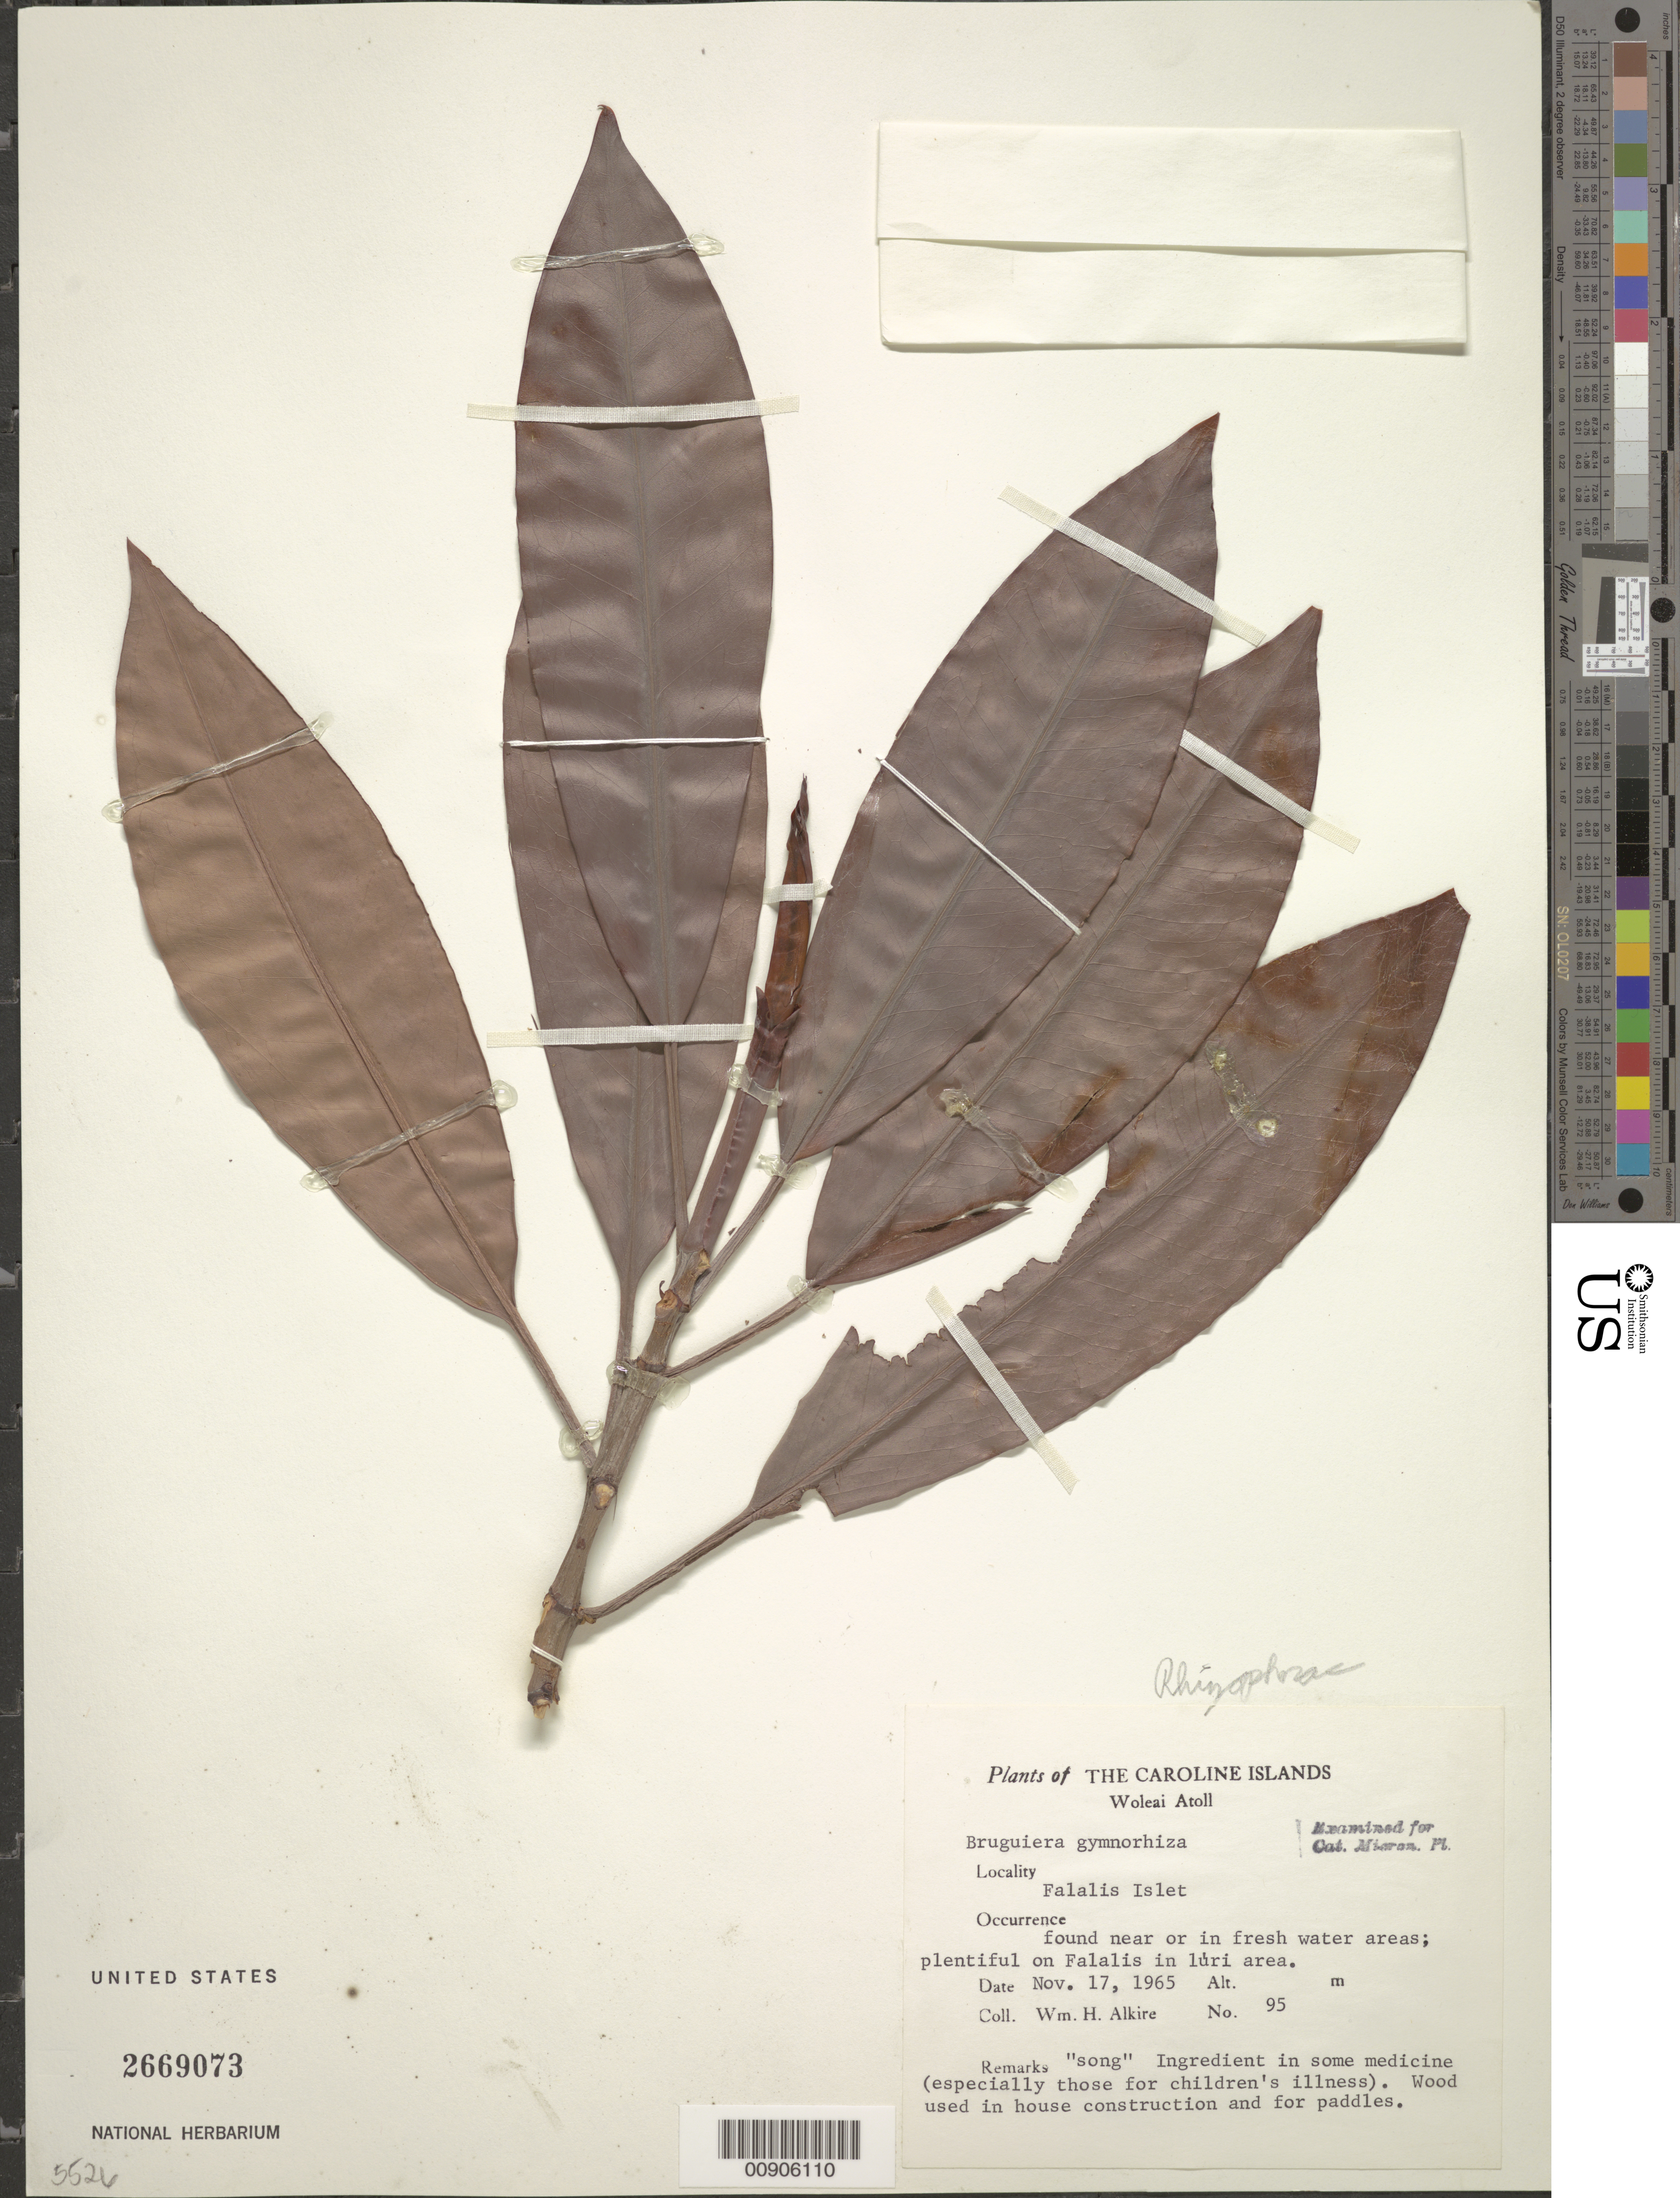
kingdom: Plantae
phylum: Tracheophyta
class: Magnoliopsida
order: Malpighiales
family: Rhizophoraceae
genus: Bruguiera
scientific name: Bruguiera gymnorhiza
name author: (L.) Savigny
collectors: W. Alkire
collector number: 95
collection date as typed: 17 Nov 1965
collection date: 1965-11-17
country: Micronesia, Federated States of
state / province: Yap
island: Woleai Atoll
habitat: Found near or in fresh water areas; plentiful on Falalis in luri area.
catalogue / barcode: US 2669073